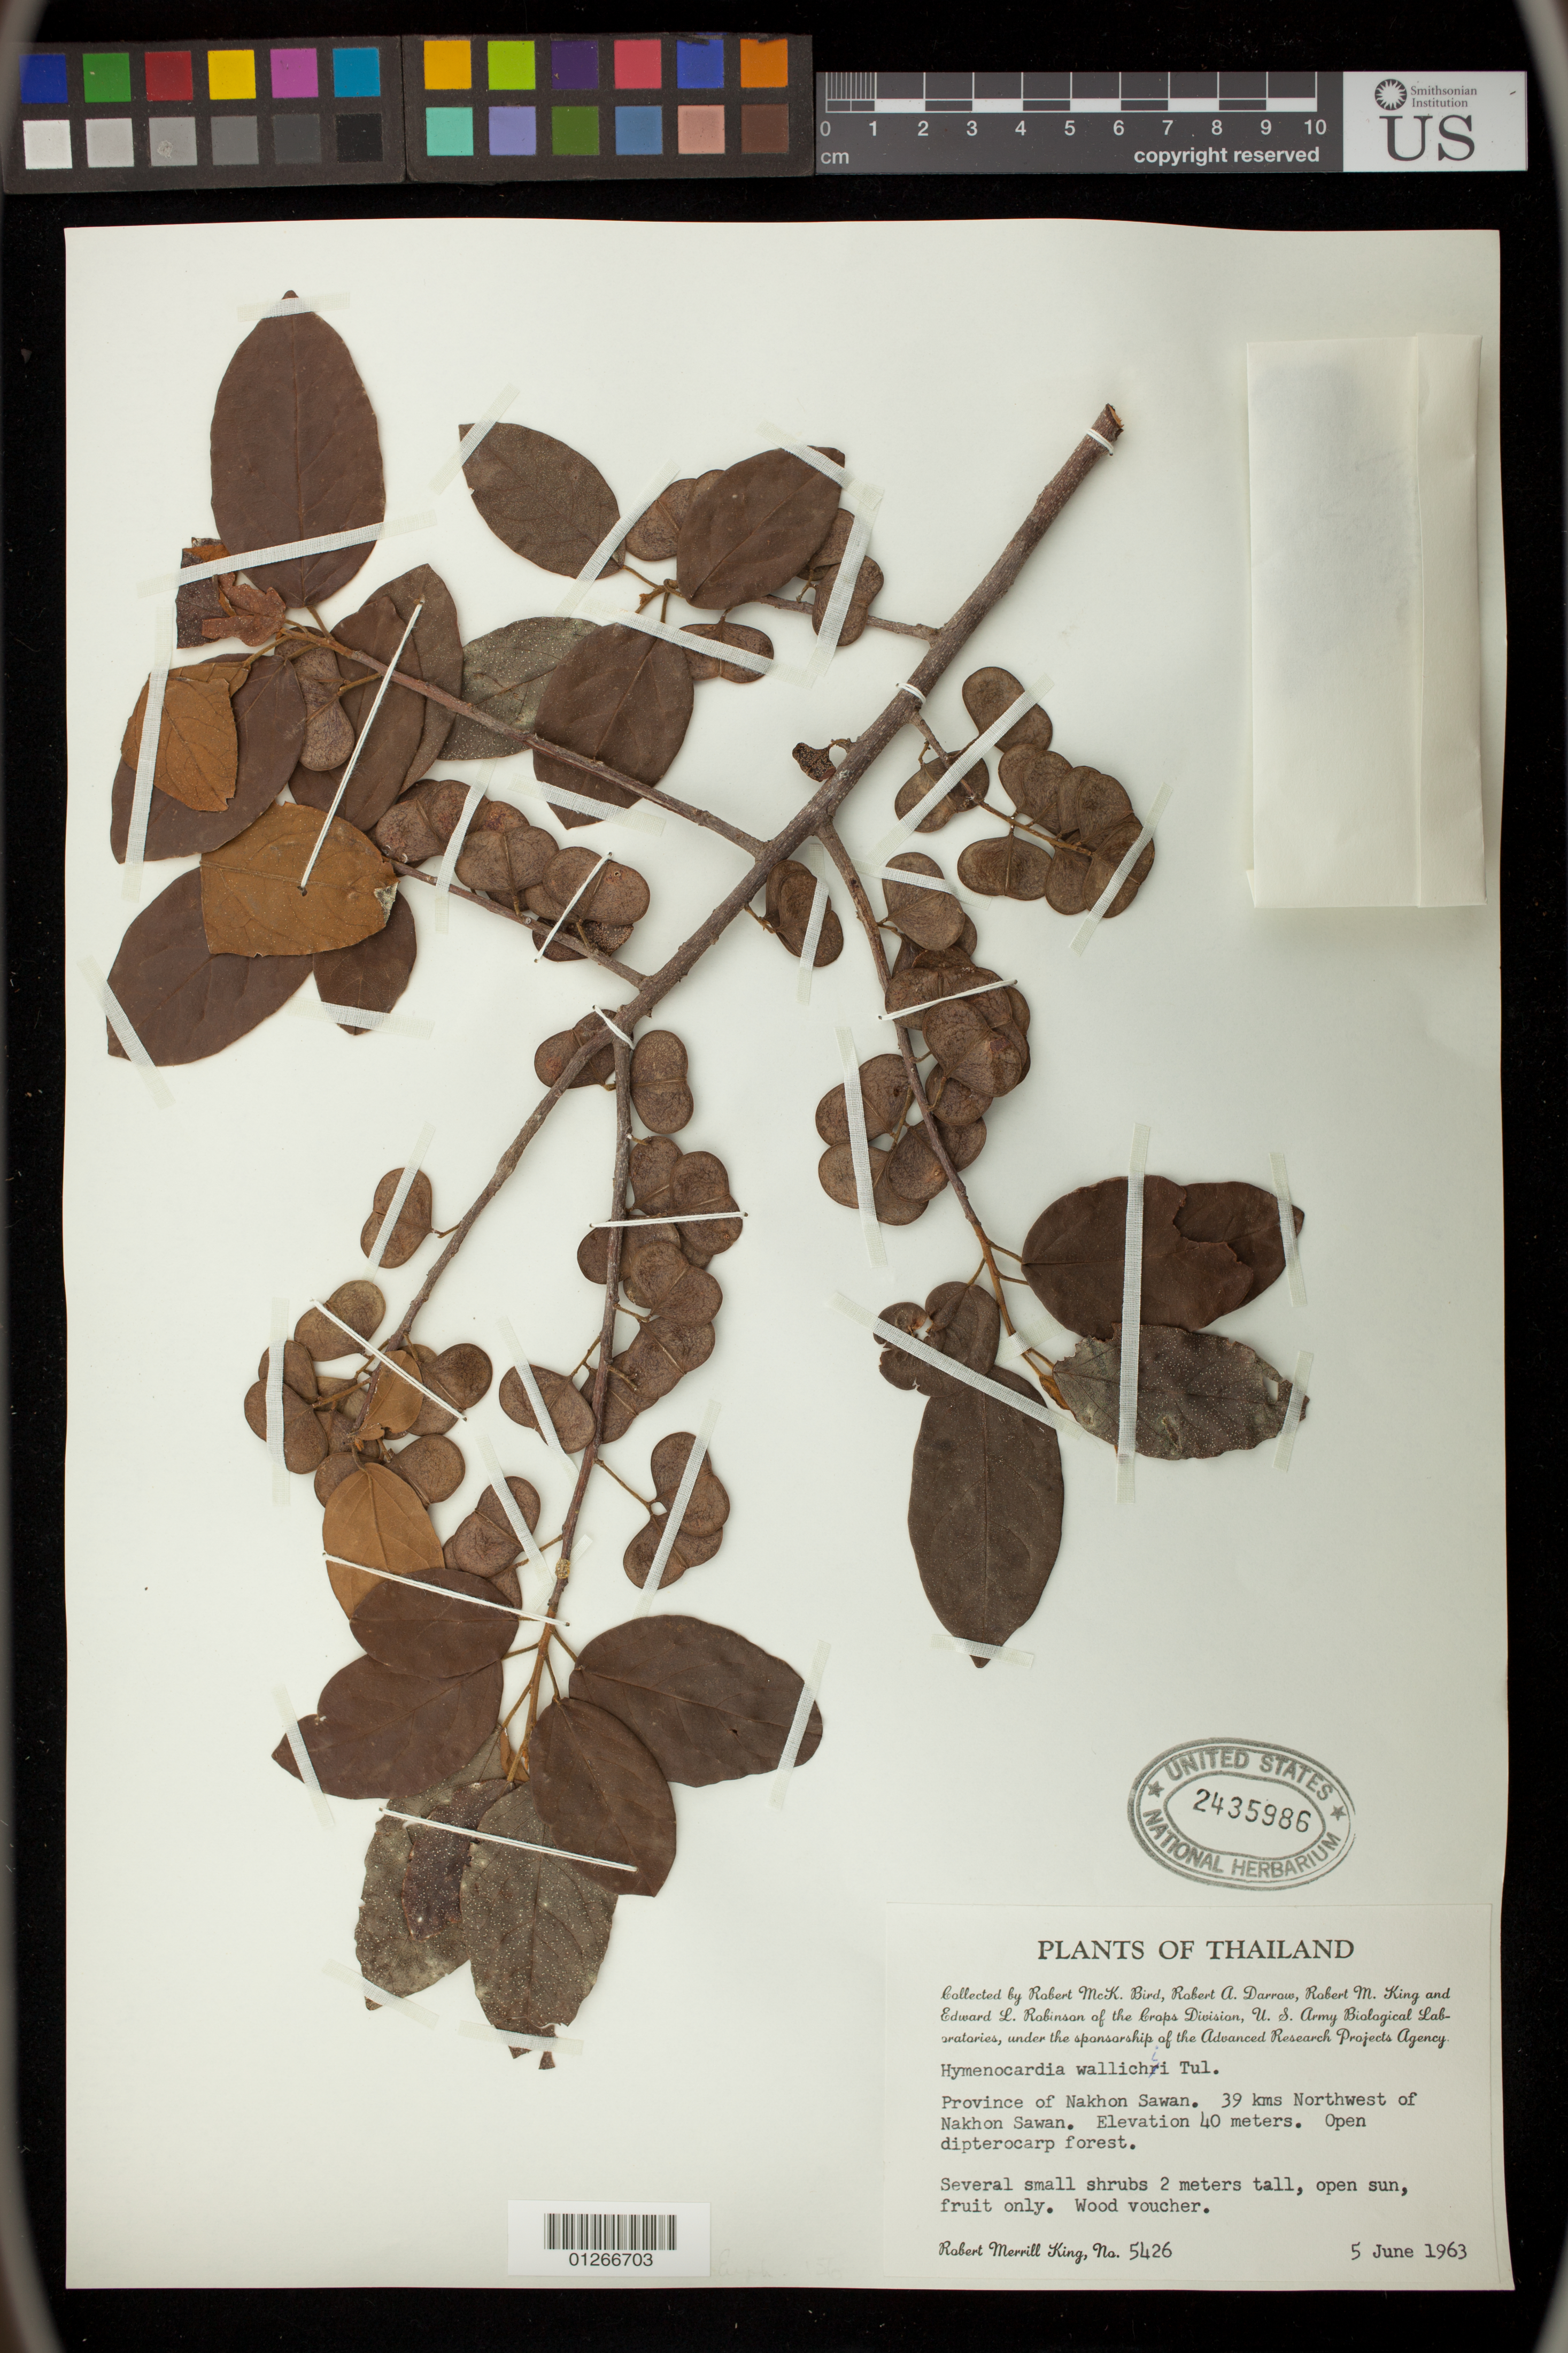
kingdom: Plantae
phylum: Tracheophyta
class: Magnoliopsida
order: Malpighiales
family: Phyllanthaceae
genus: Hymenocardia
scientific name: Hymenocardia wallichii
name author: Tul.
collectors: R. M. King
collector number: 5426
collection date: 1963-06-05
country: Thailand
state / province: Nakhon Sawan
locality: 39 kms Northwest of Nakhon Sawan.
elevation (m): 40